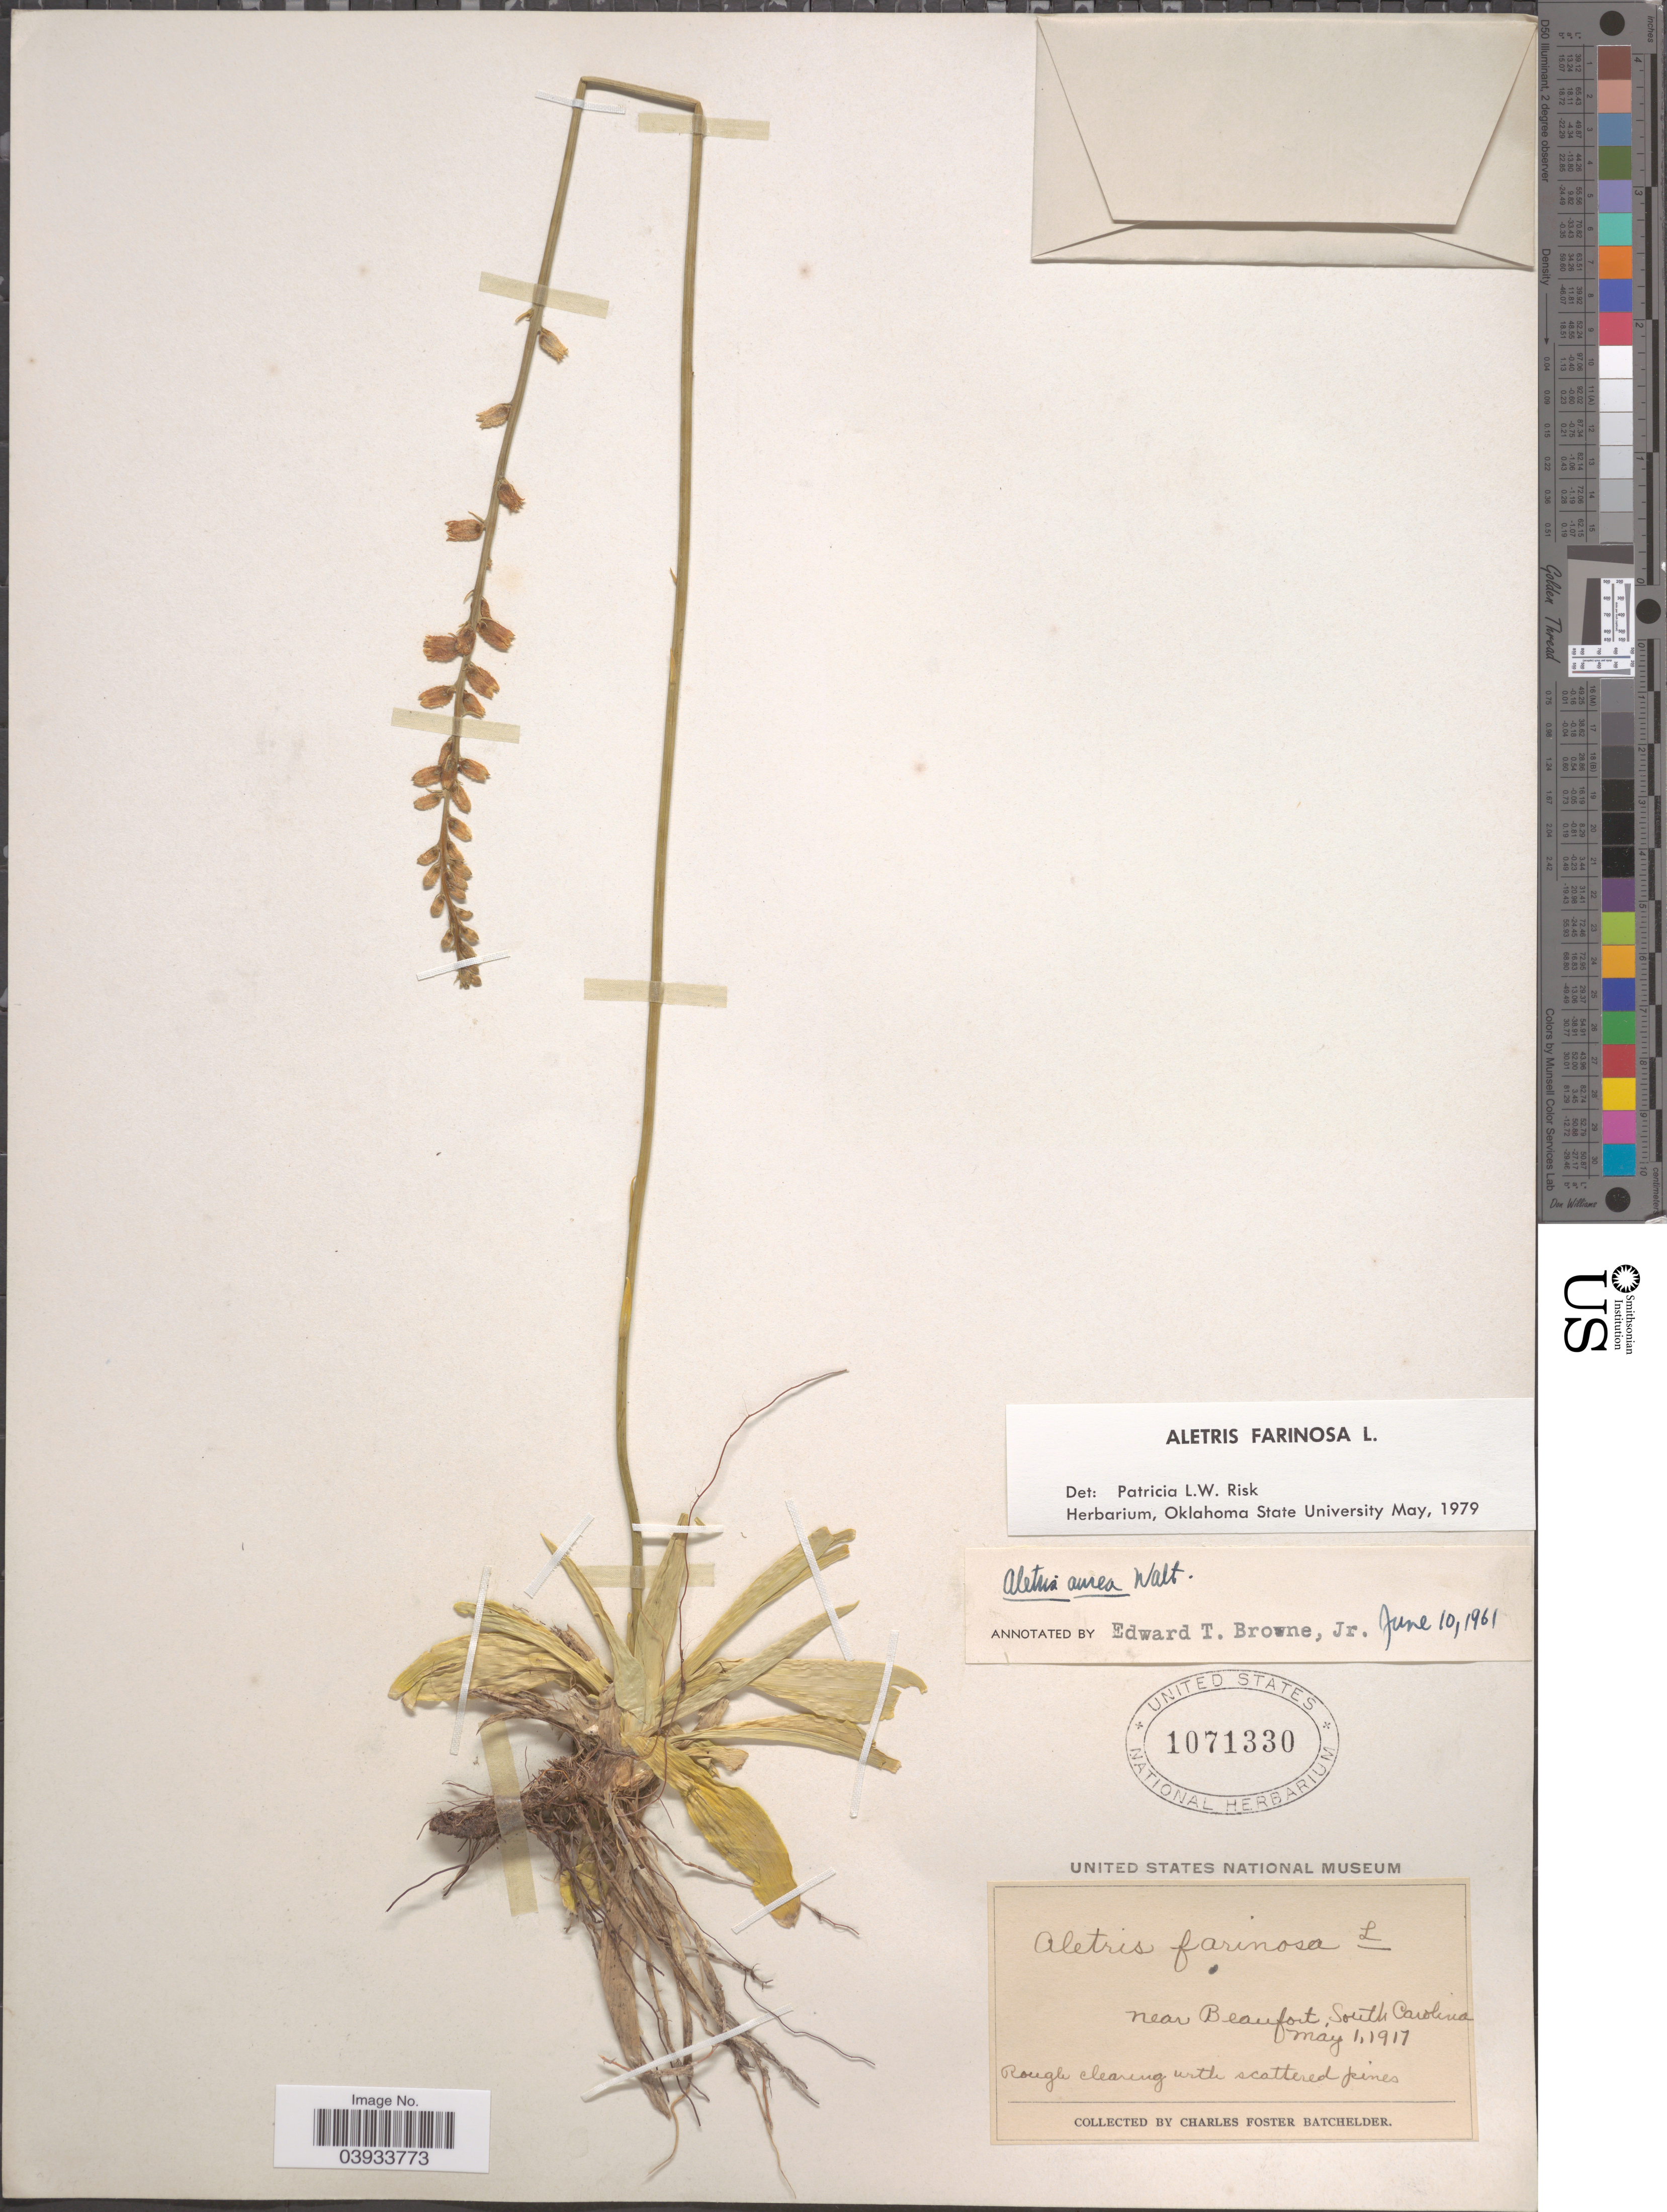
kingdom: Plantae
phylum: Tracheophyta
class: Liliopsida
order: Dioscoreales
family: Nartheciaceae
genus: Aletris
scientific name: Aletris farinosa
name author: L.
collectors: C. Batchelder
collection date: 1917-05-01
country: United States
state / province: South Carolina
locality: Near Beaufort.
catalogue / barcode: US 1071330